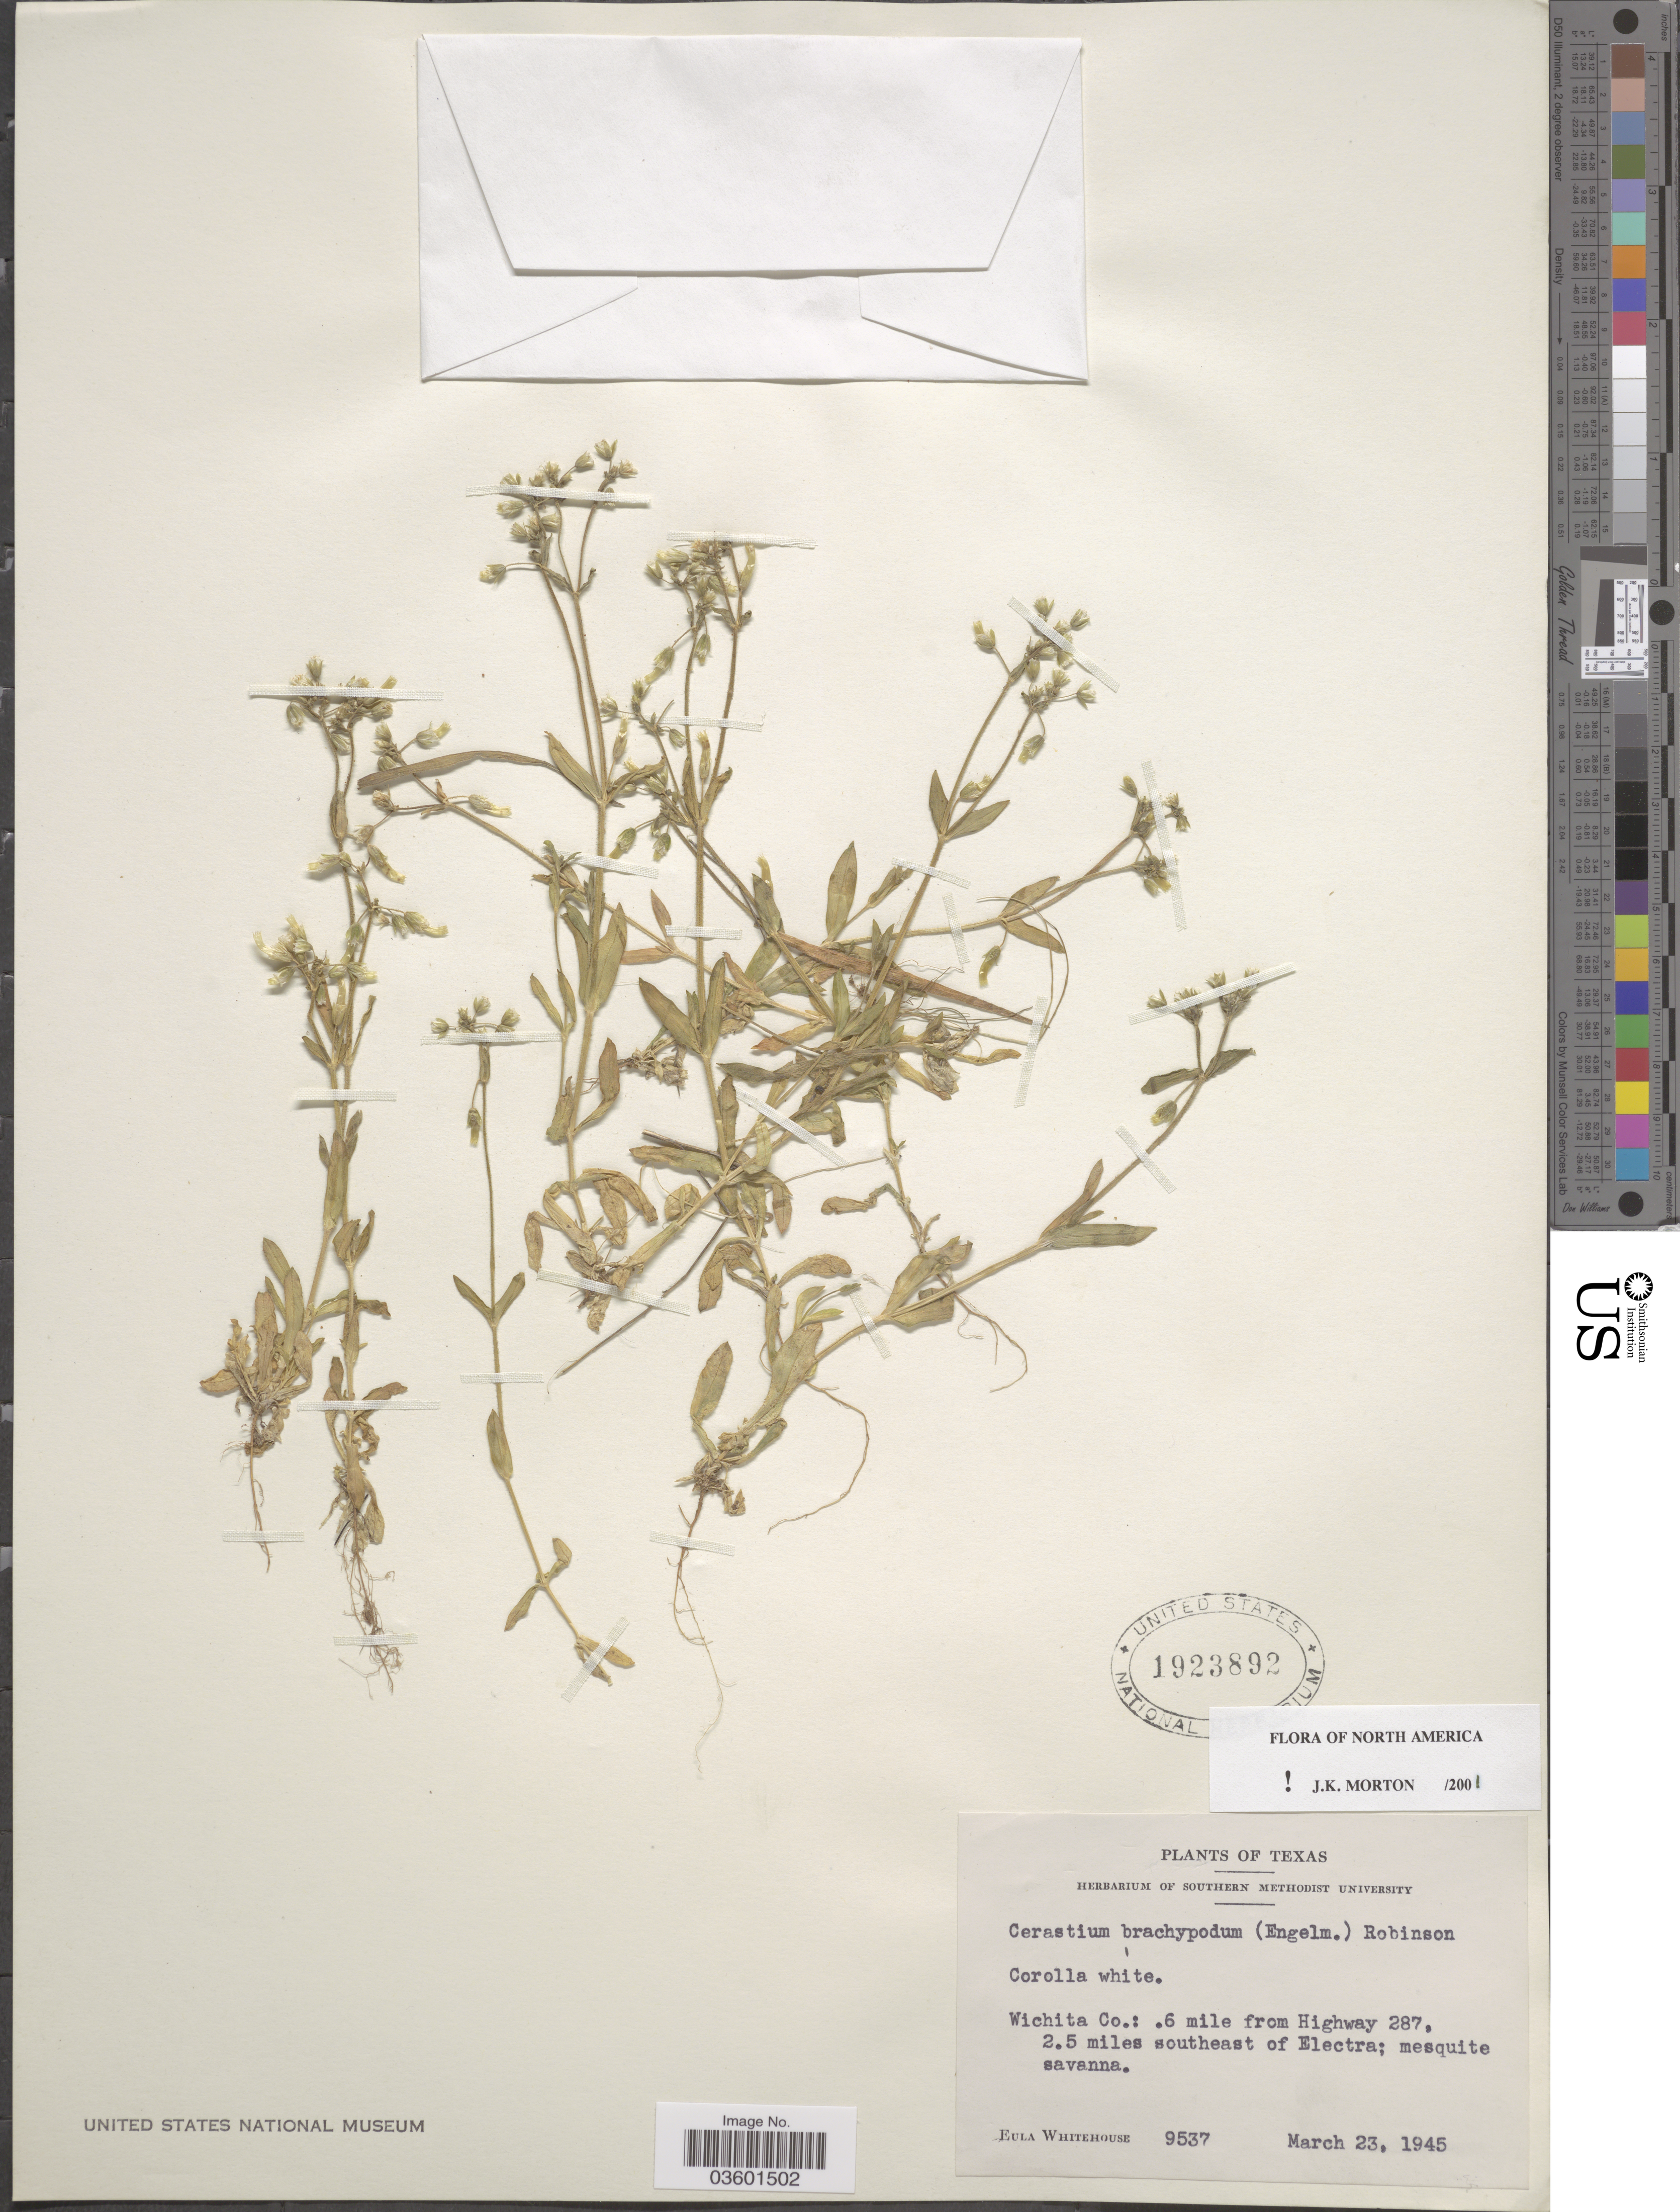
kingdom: Plantae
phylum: Tracheophyta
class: Magnoliopsida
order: Caryophyllales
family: Caryophyllaceae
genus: Cerastium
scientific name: Cerastium brachypodum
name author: (Engelm. ex A. Gray) B.L. Rob.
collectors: E. Whitehouse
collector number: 9537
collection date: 1945-03-23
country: United States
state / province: Texas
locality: Wichita Co.: .6 mile from Highway 287, 2.5 miles southeast of Electra.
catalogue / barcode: US 1923892